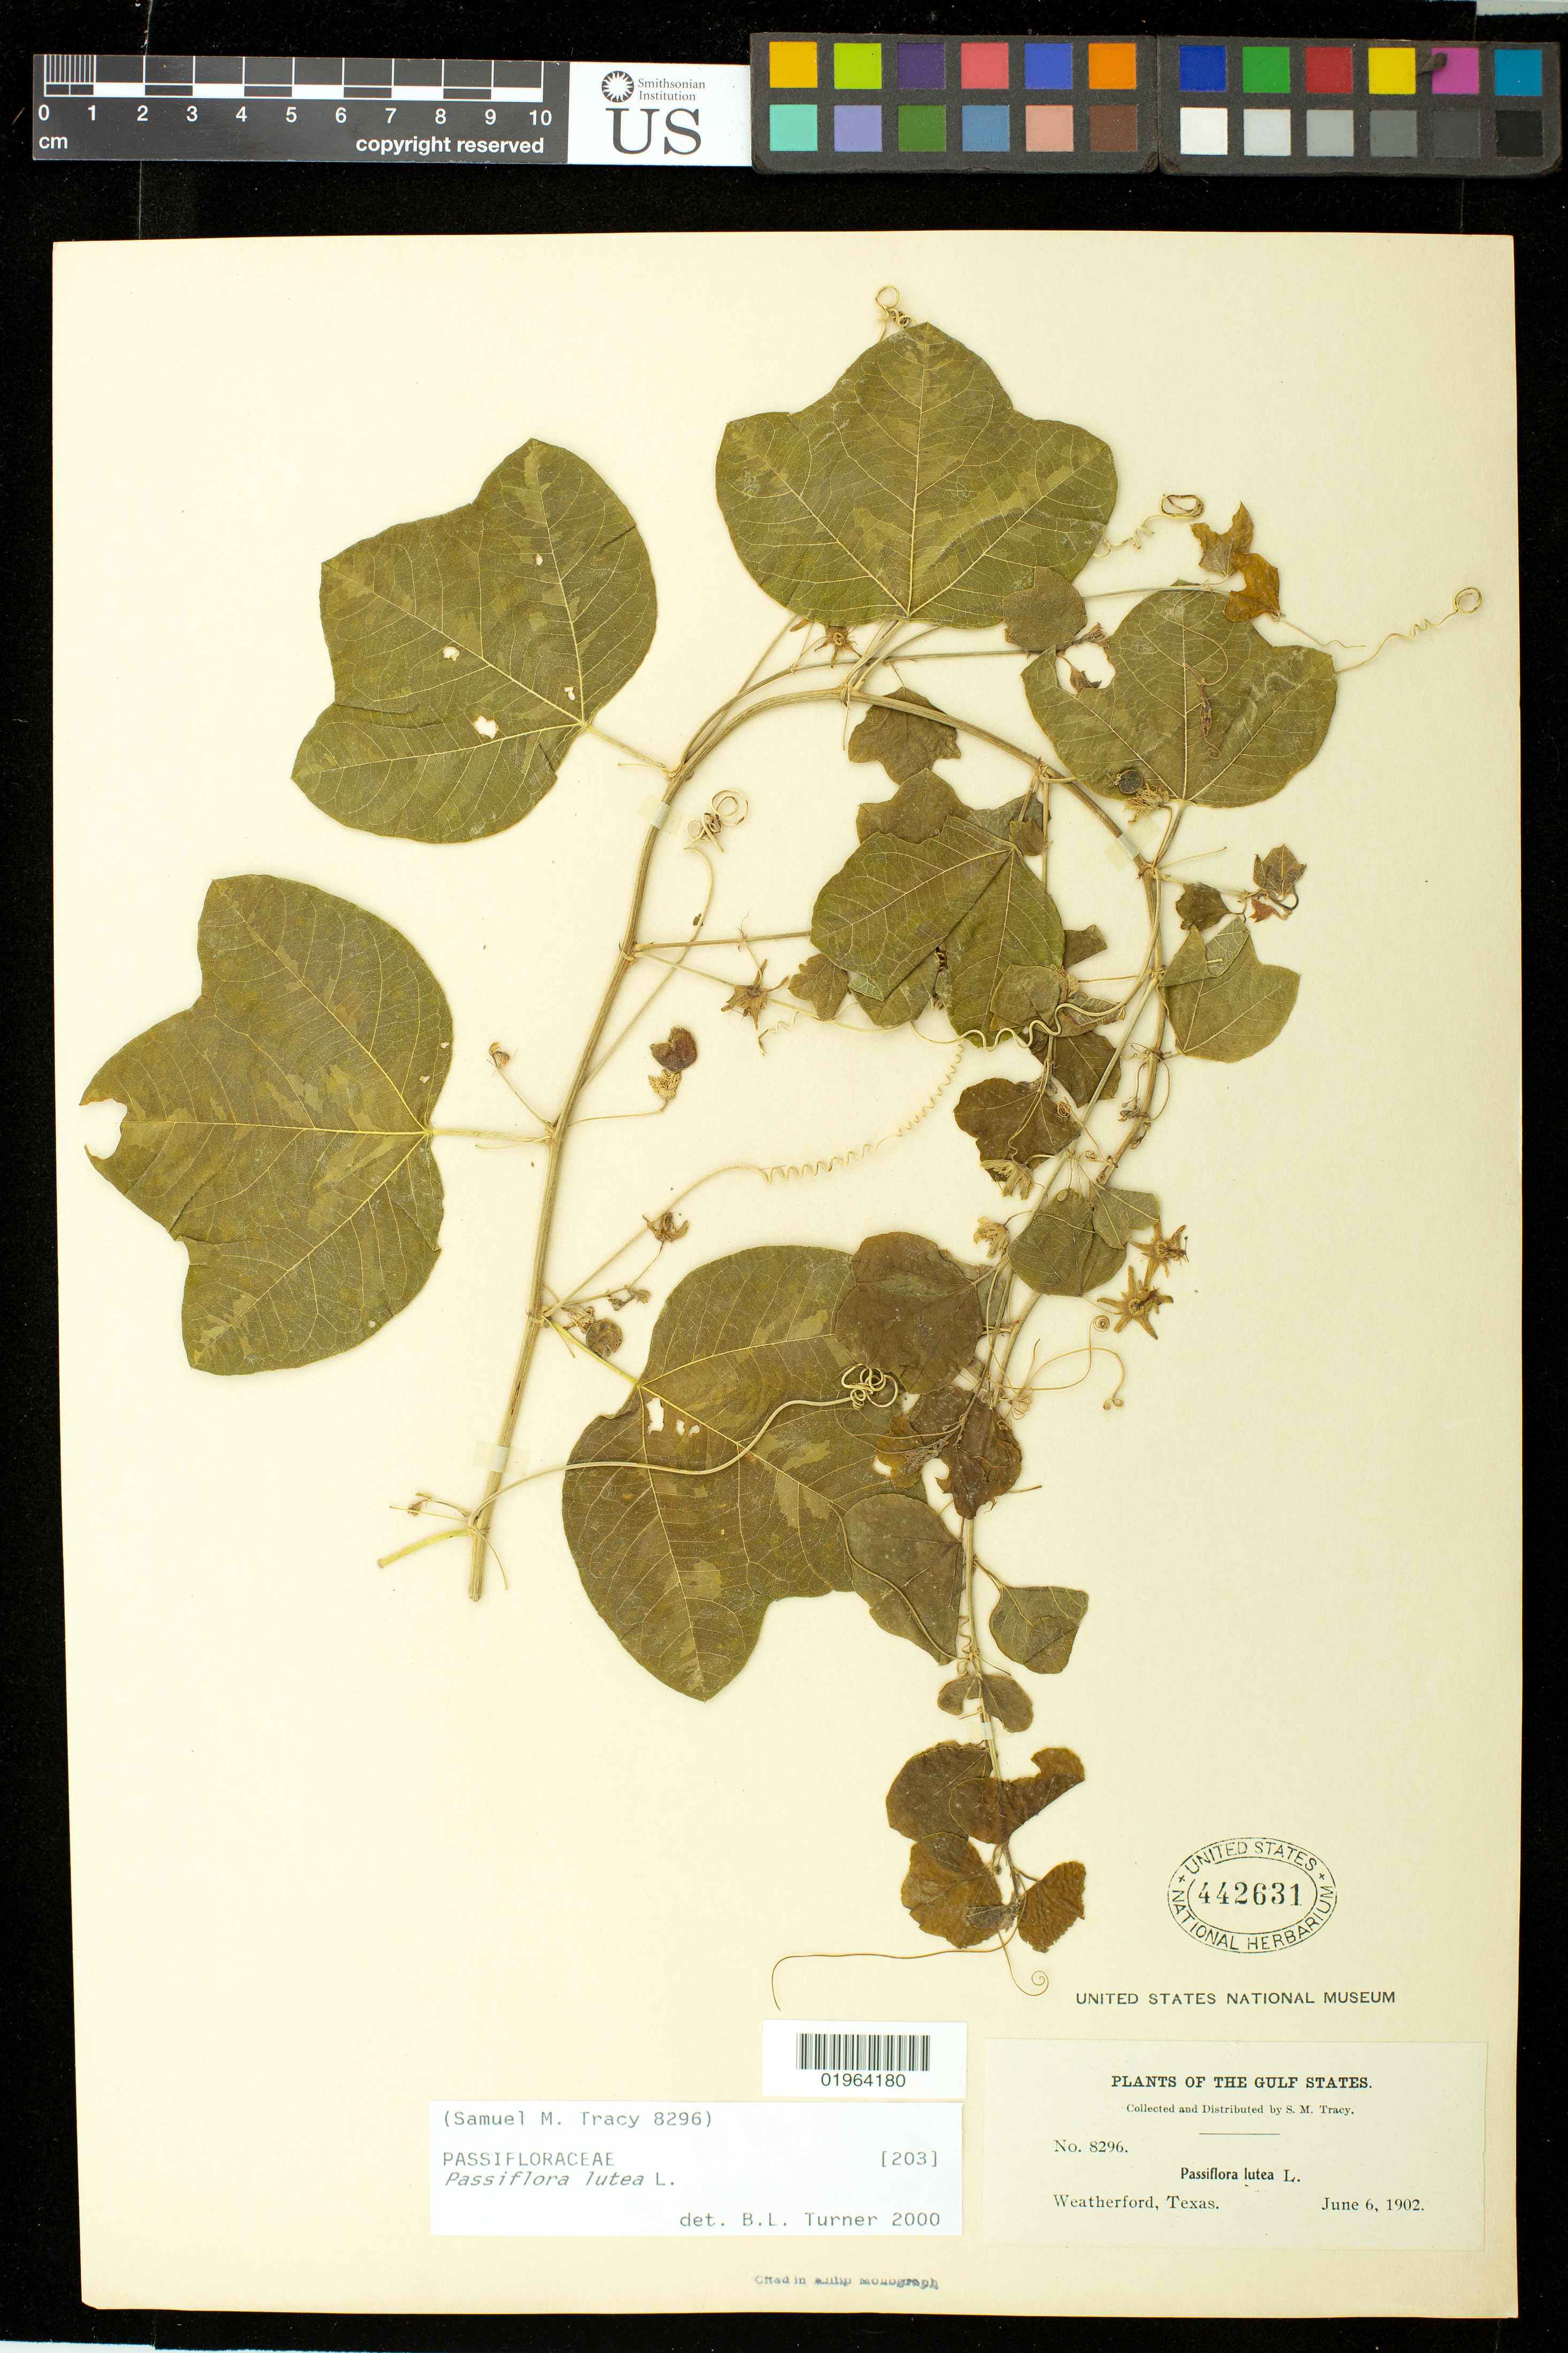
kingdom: Plantae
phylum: Tracheophyta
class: Magnoliopsida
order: Malpighiales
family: Passifloraceae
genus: Passiflora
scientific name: Passiflora lutea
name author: L.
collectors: S. M. Tracy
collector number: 8296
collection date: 1902-06-06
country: United States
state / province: Texas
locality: The Gulf States. Weatherford.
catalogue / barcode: US 442631